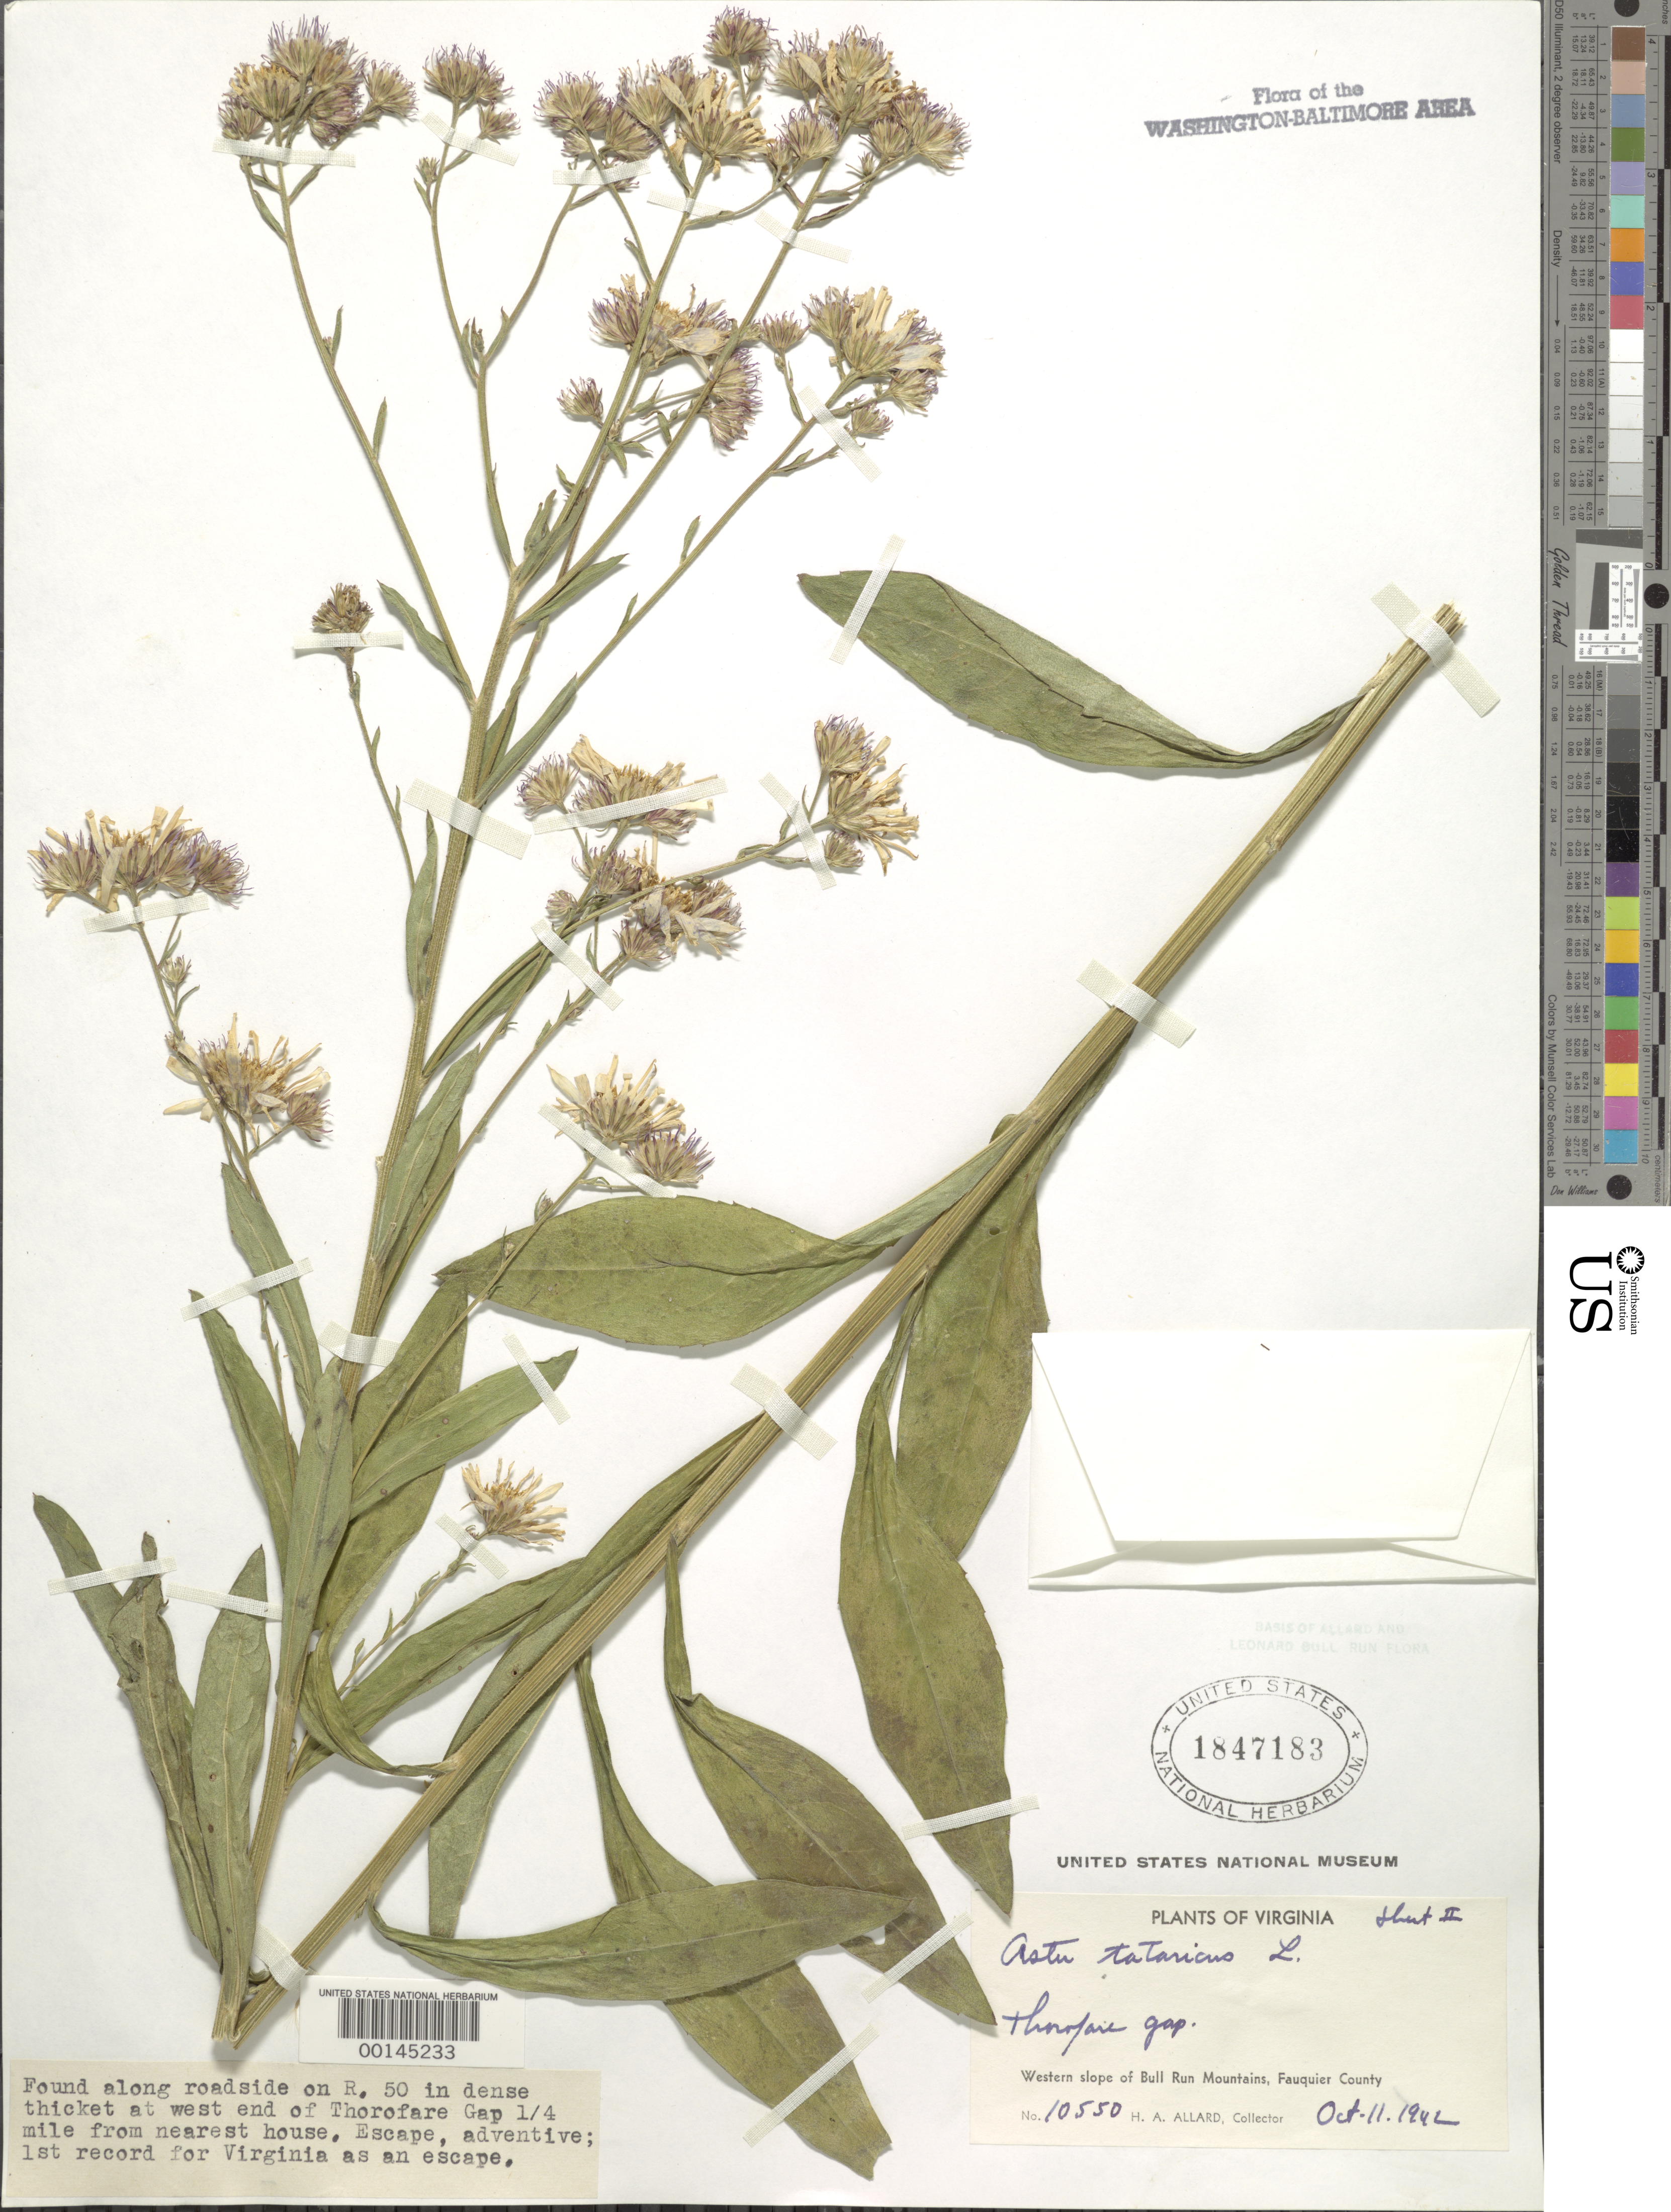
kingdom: Plantae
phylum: Tracheophyta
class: Magnoliopsida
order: Asterales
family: Asteraceae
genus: Aster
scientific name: Aster tataricus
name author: L. f.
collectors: H. A. Allard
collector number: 10550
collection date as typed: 11 Oct 1942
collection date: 1942-10-11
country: United States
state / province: Virginia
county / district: Fauquier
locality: West side of Thorofare Gap Rt. 50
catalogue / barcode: US 1847183